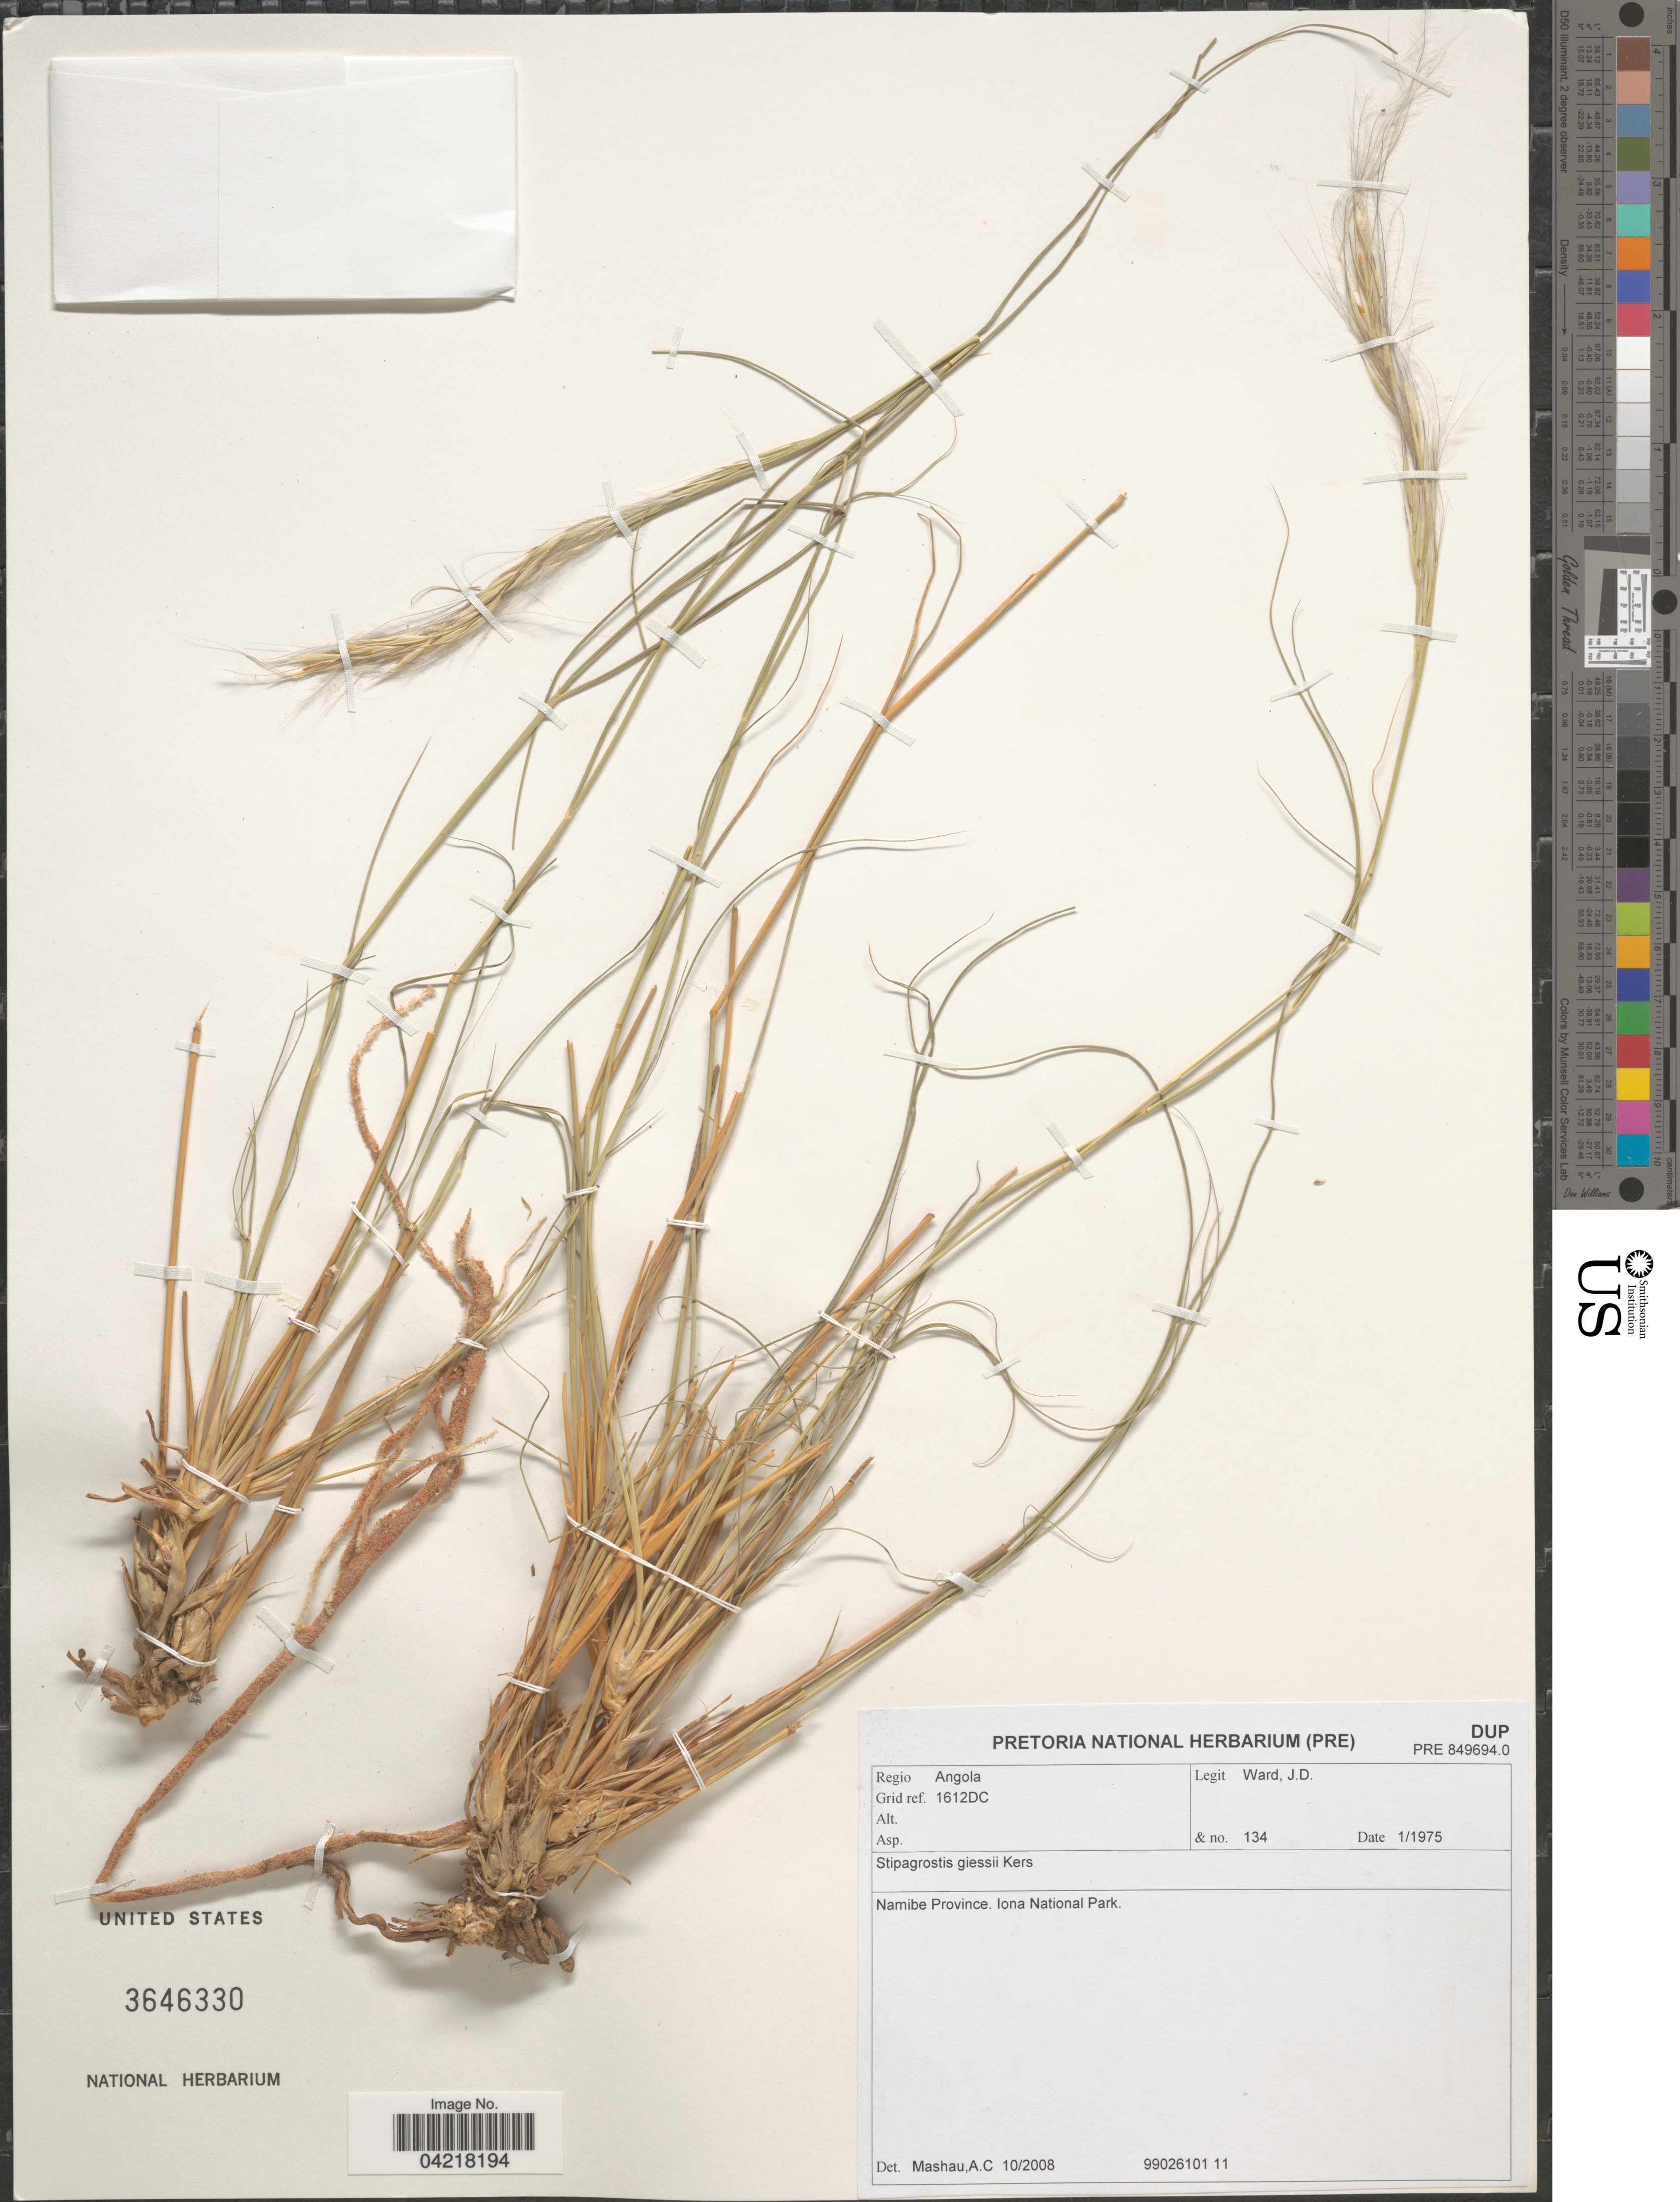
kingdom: Plantae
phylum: Tracheophyta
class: Liliopsida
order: Poales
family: Poaceae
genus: Stipagrostis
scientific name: Stipagrostis giessii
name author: Kers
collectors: J. Ward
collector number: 134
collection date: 1975-01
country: Angola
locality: Namibe Province. Iona National Park. Regio Angola. Grid ref. 1612DC.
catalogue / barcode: US 3646330